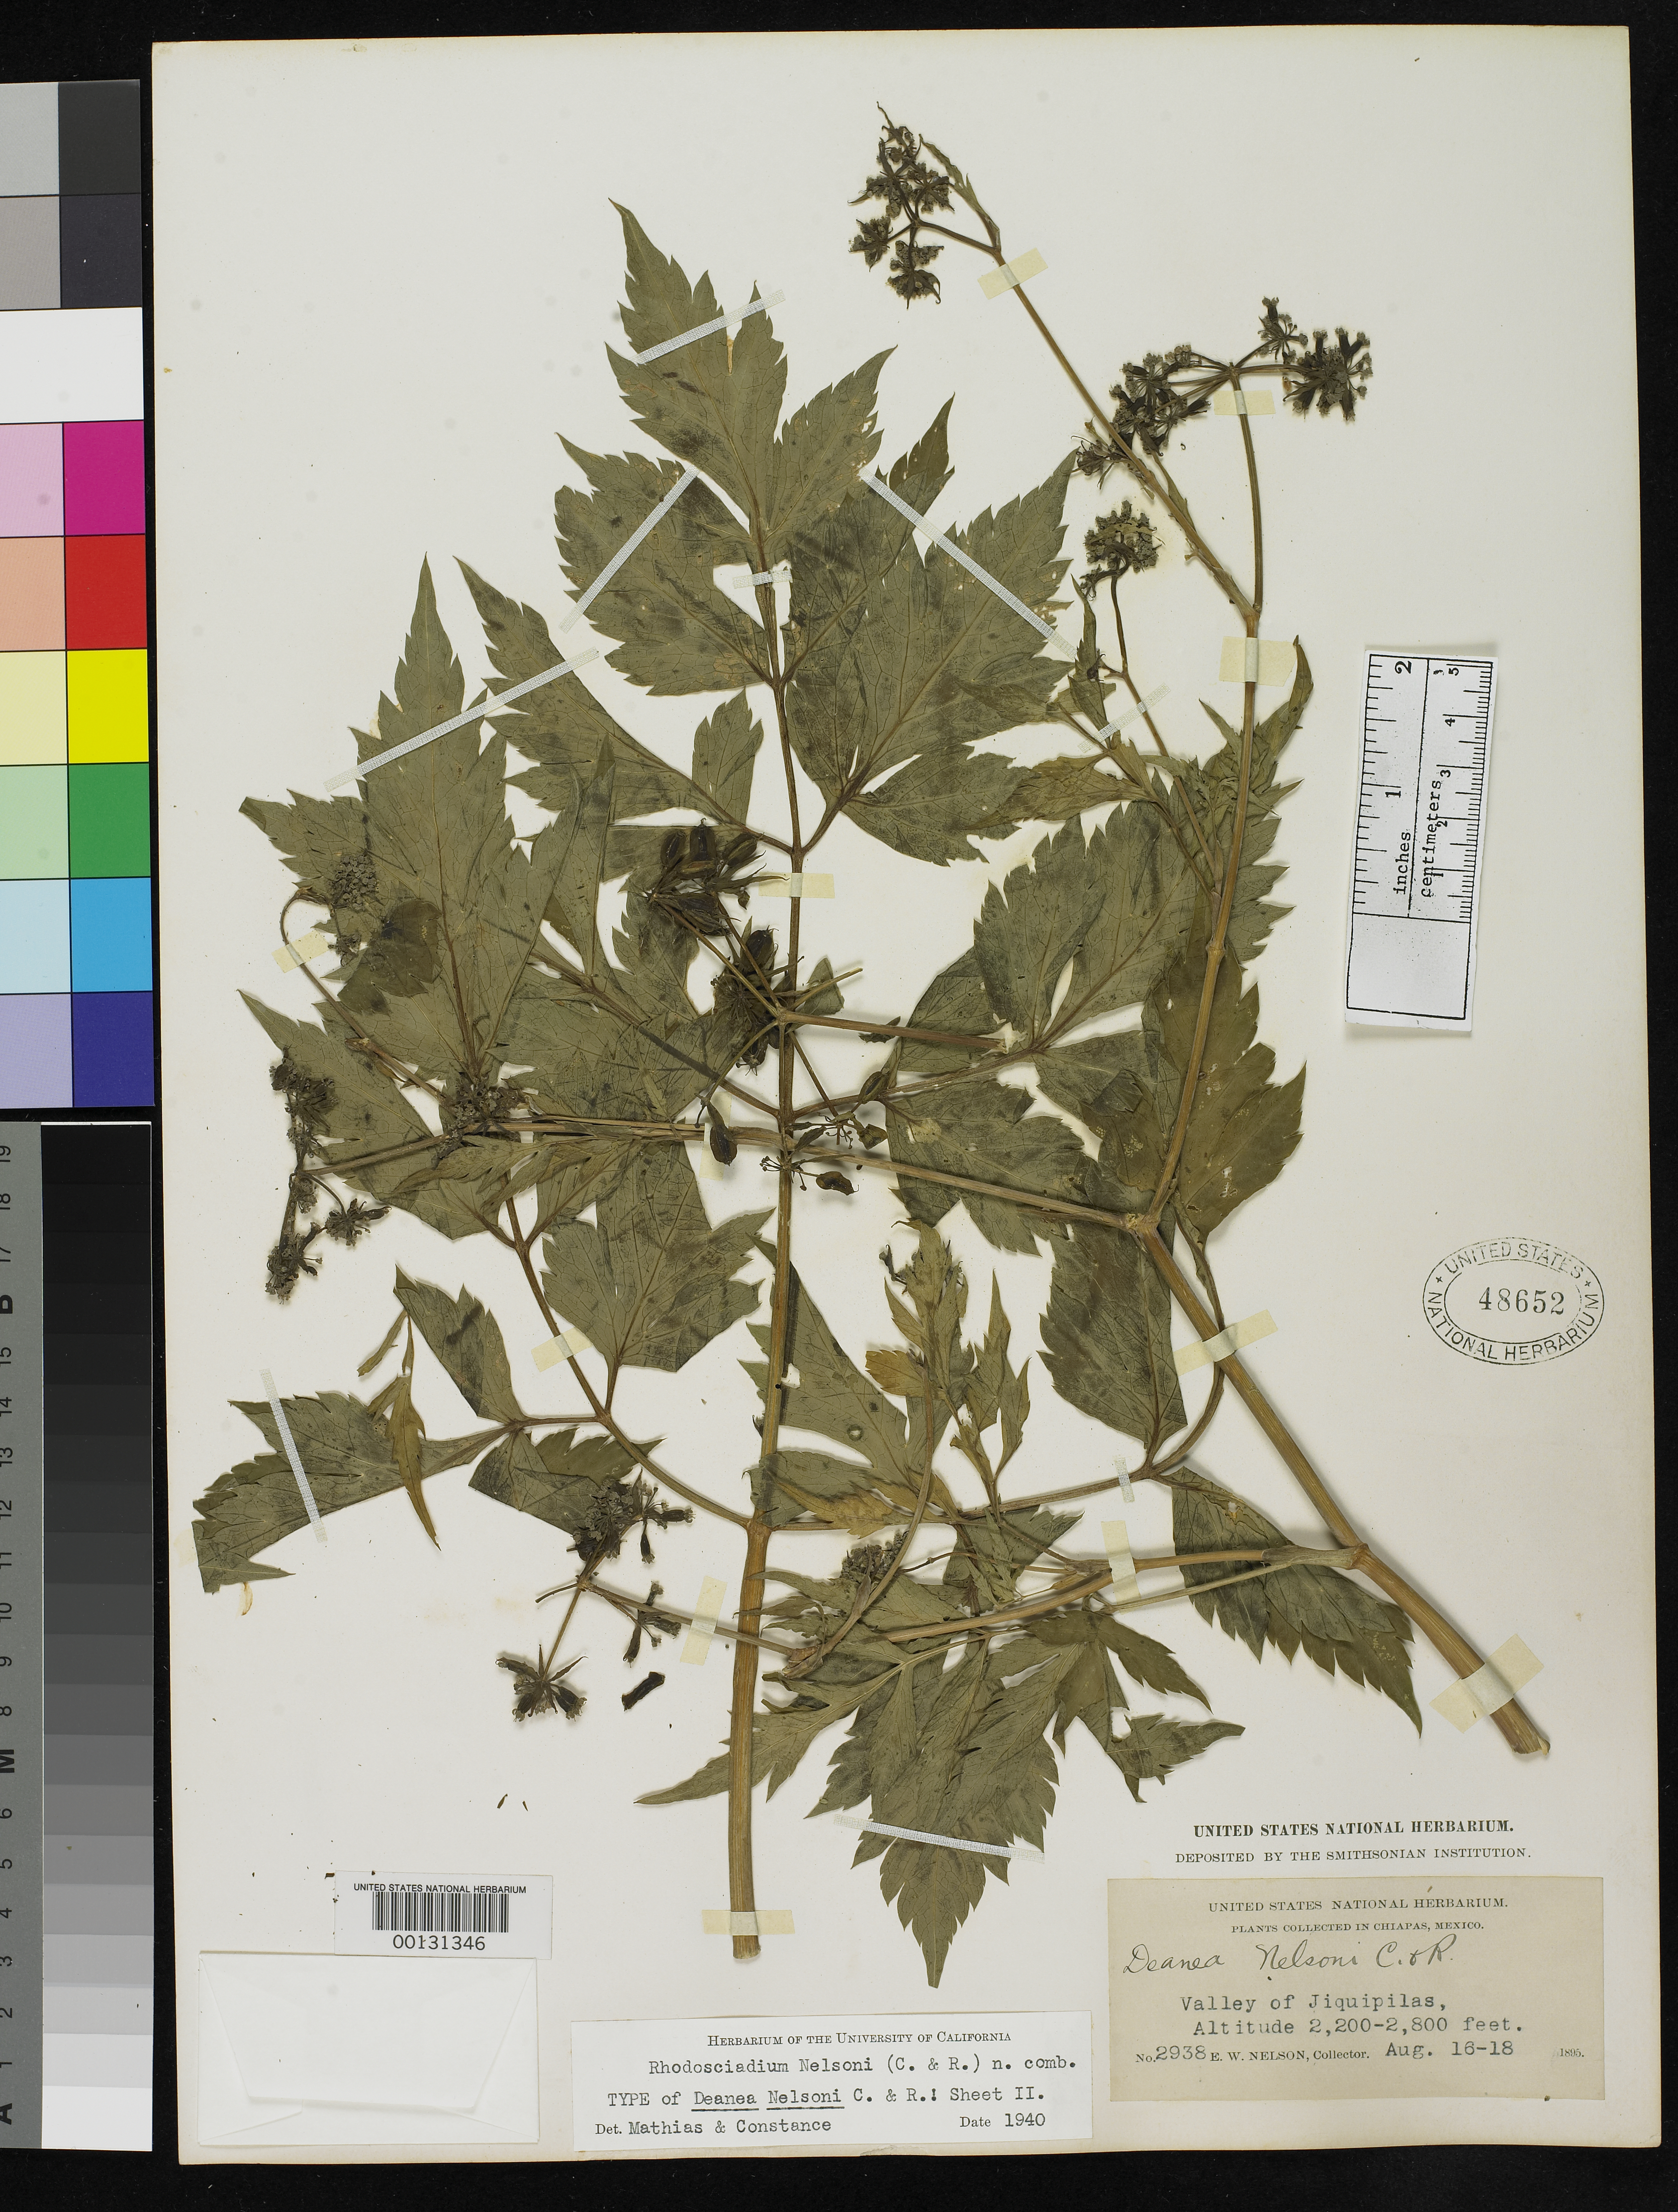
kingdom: Plantae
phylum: Tracheophyta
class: Magnoliopsida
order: Apiales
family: Apiaceae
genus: Deanea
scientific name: Deanea nelsonii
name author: J.M. Coult. & Rose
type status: Holotype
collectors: E. W. Nelson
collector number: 2938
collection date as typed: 16 Aug 1895 to 18 Aug 1895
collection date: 1895-08-16/1895-08-18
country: Mexico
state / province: Chiapas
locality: Valley of Jiquipilas.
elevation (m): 671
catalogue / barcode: US 48652